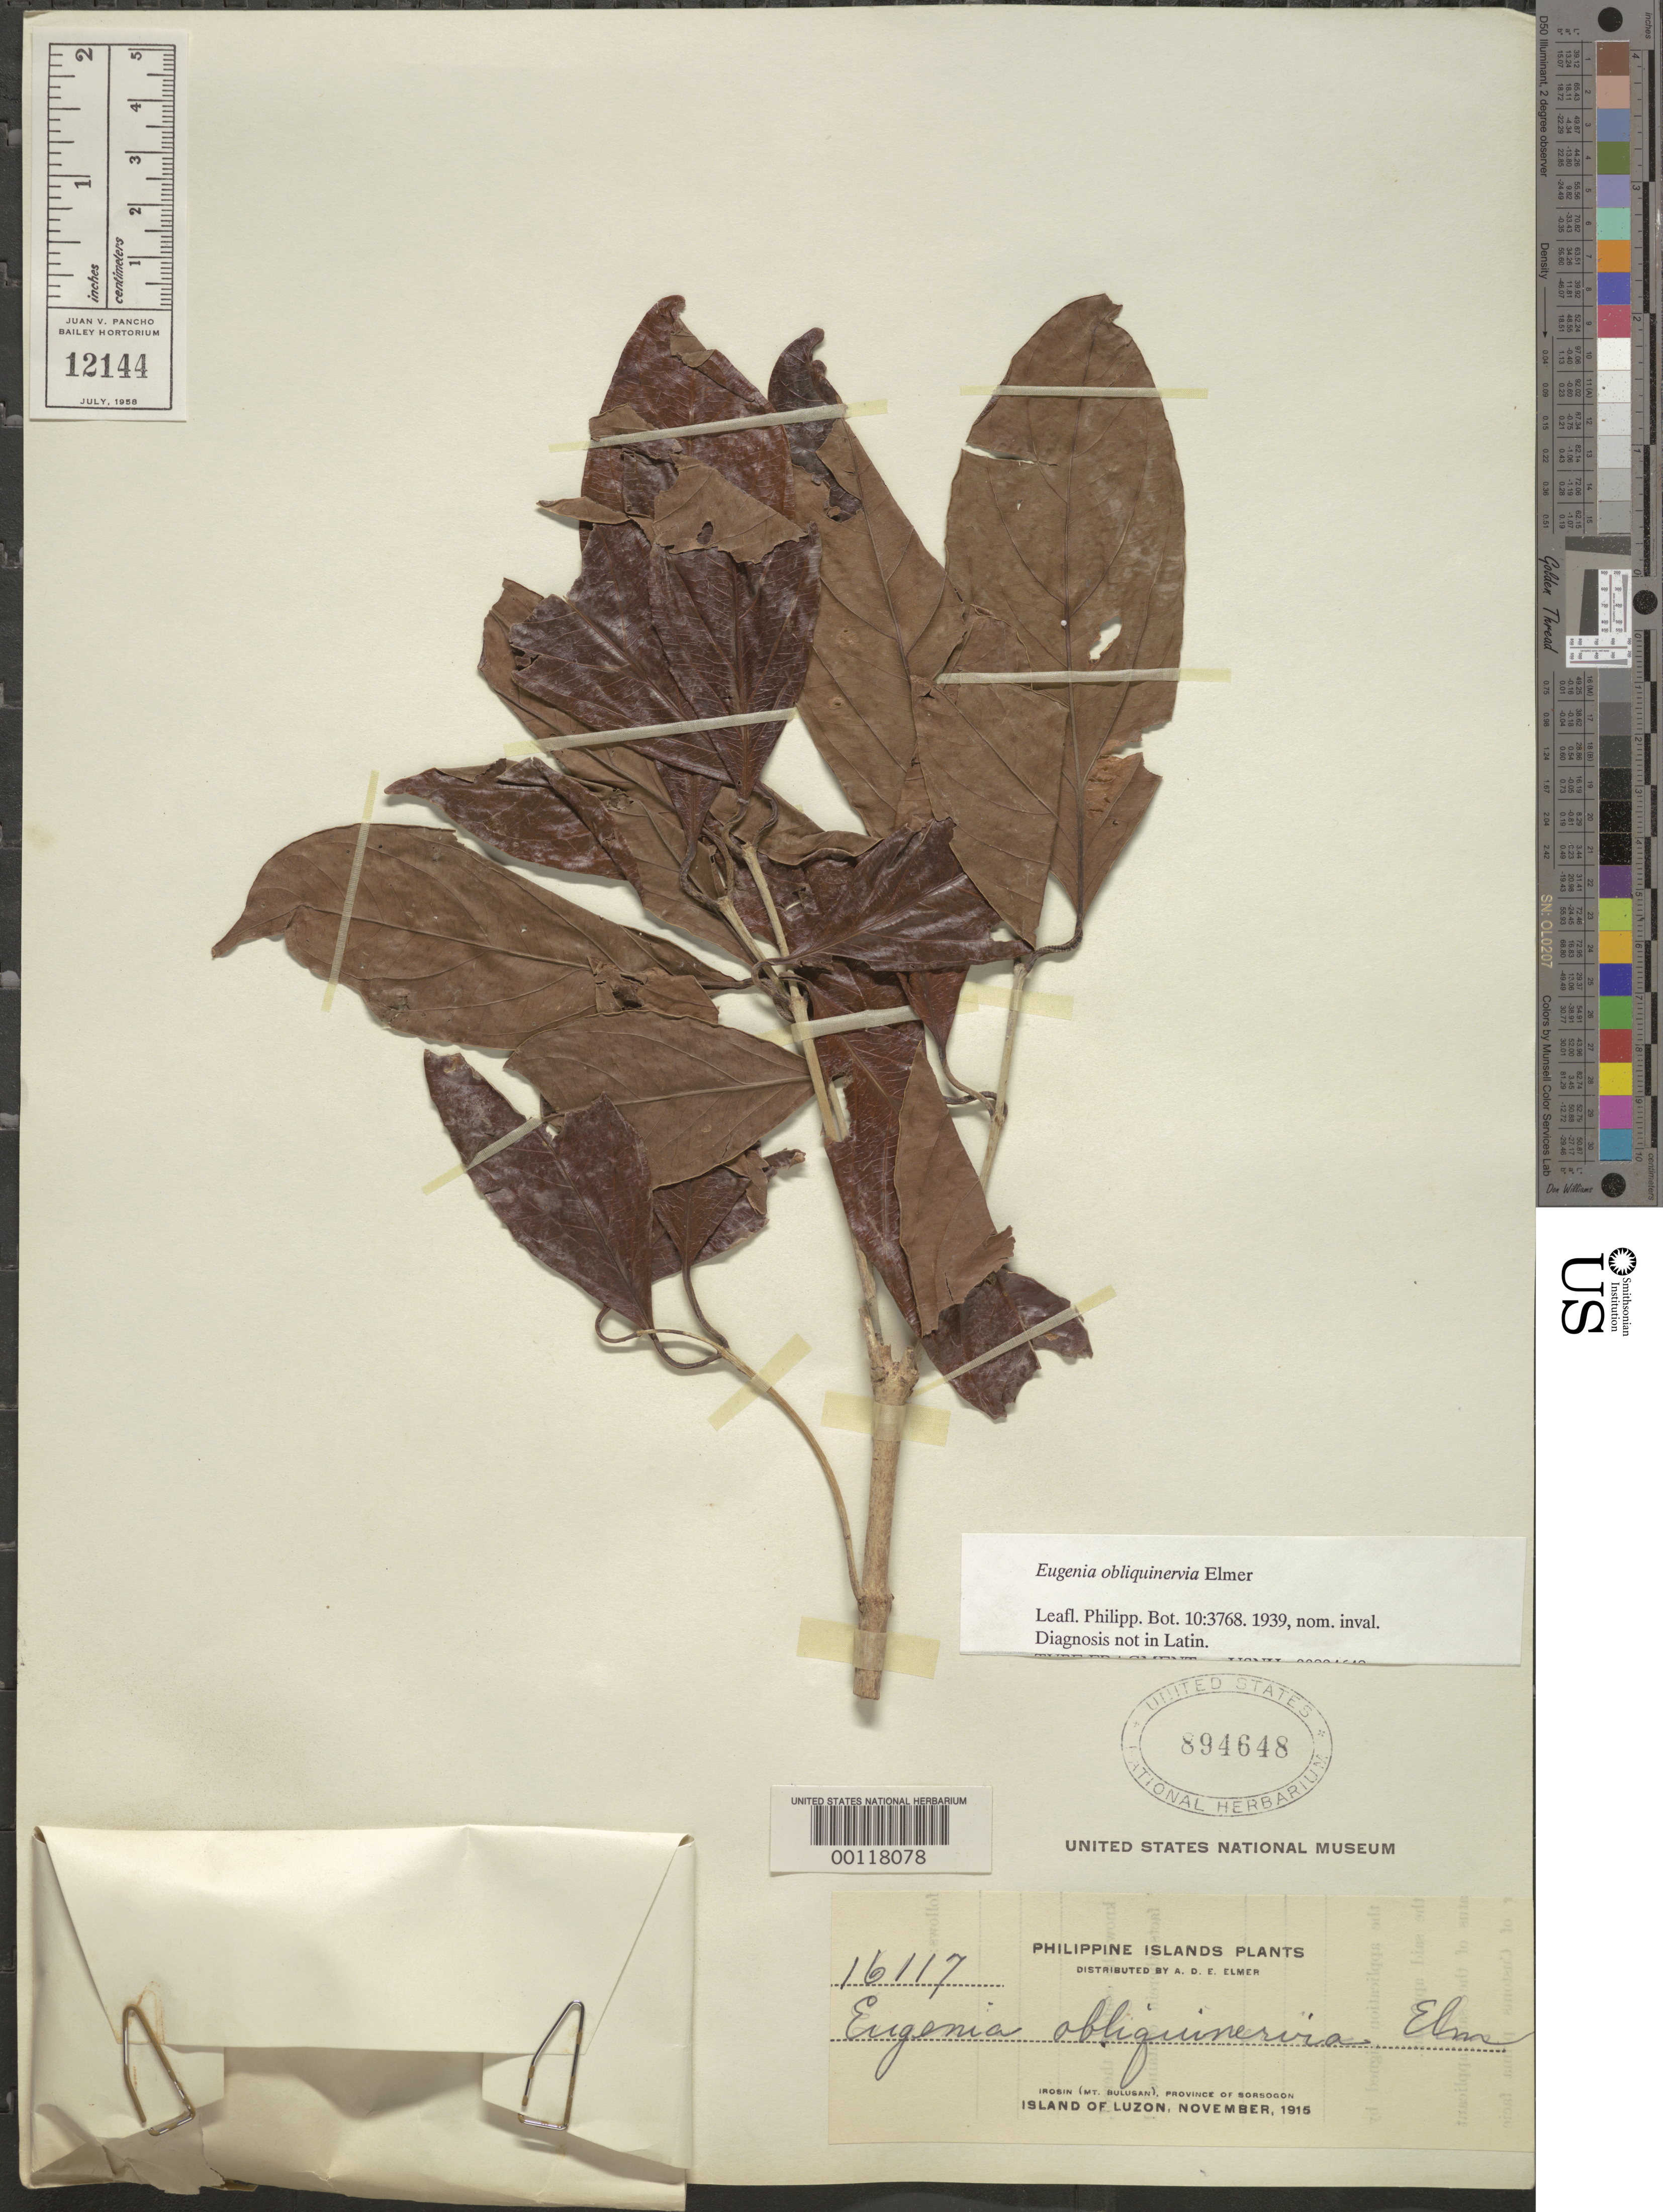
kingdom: Plantae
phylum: Tracheophyta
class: Magnoliopsida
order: Myrtales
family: Myrtaceae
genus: Syzygium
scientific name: Syzygium obliquinervium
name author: (Elmer) Merr.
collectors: A. D. E. Elmer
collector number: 16117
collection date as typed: Nov 1915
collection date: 1915-11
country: Philippines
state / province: Bicol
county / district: Sorsogon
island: Luzon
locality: Irosin, Mt. Bulusan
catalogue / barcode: US 894648